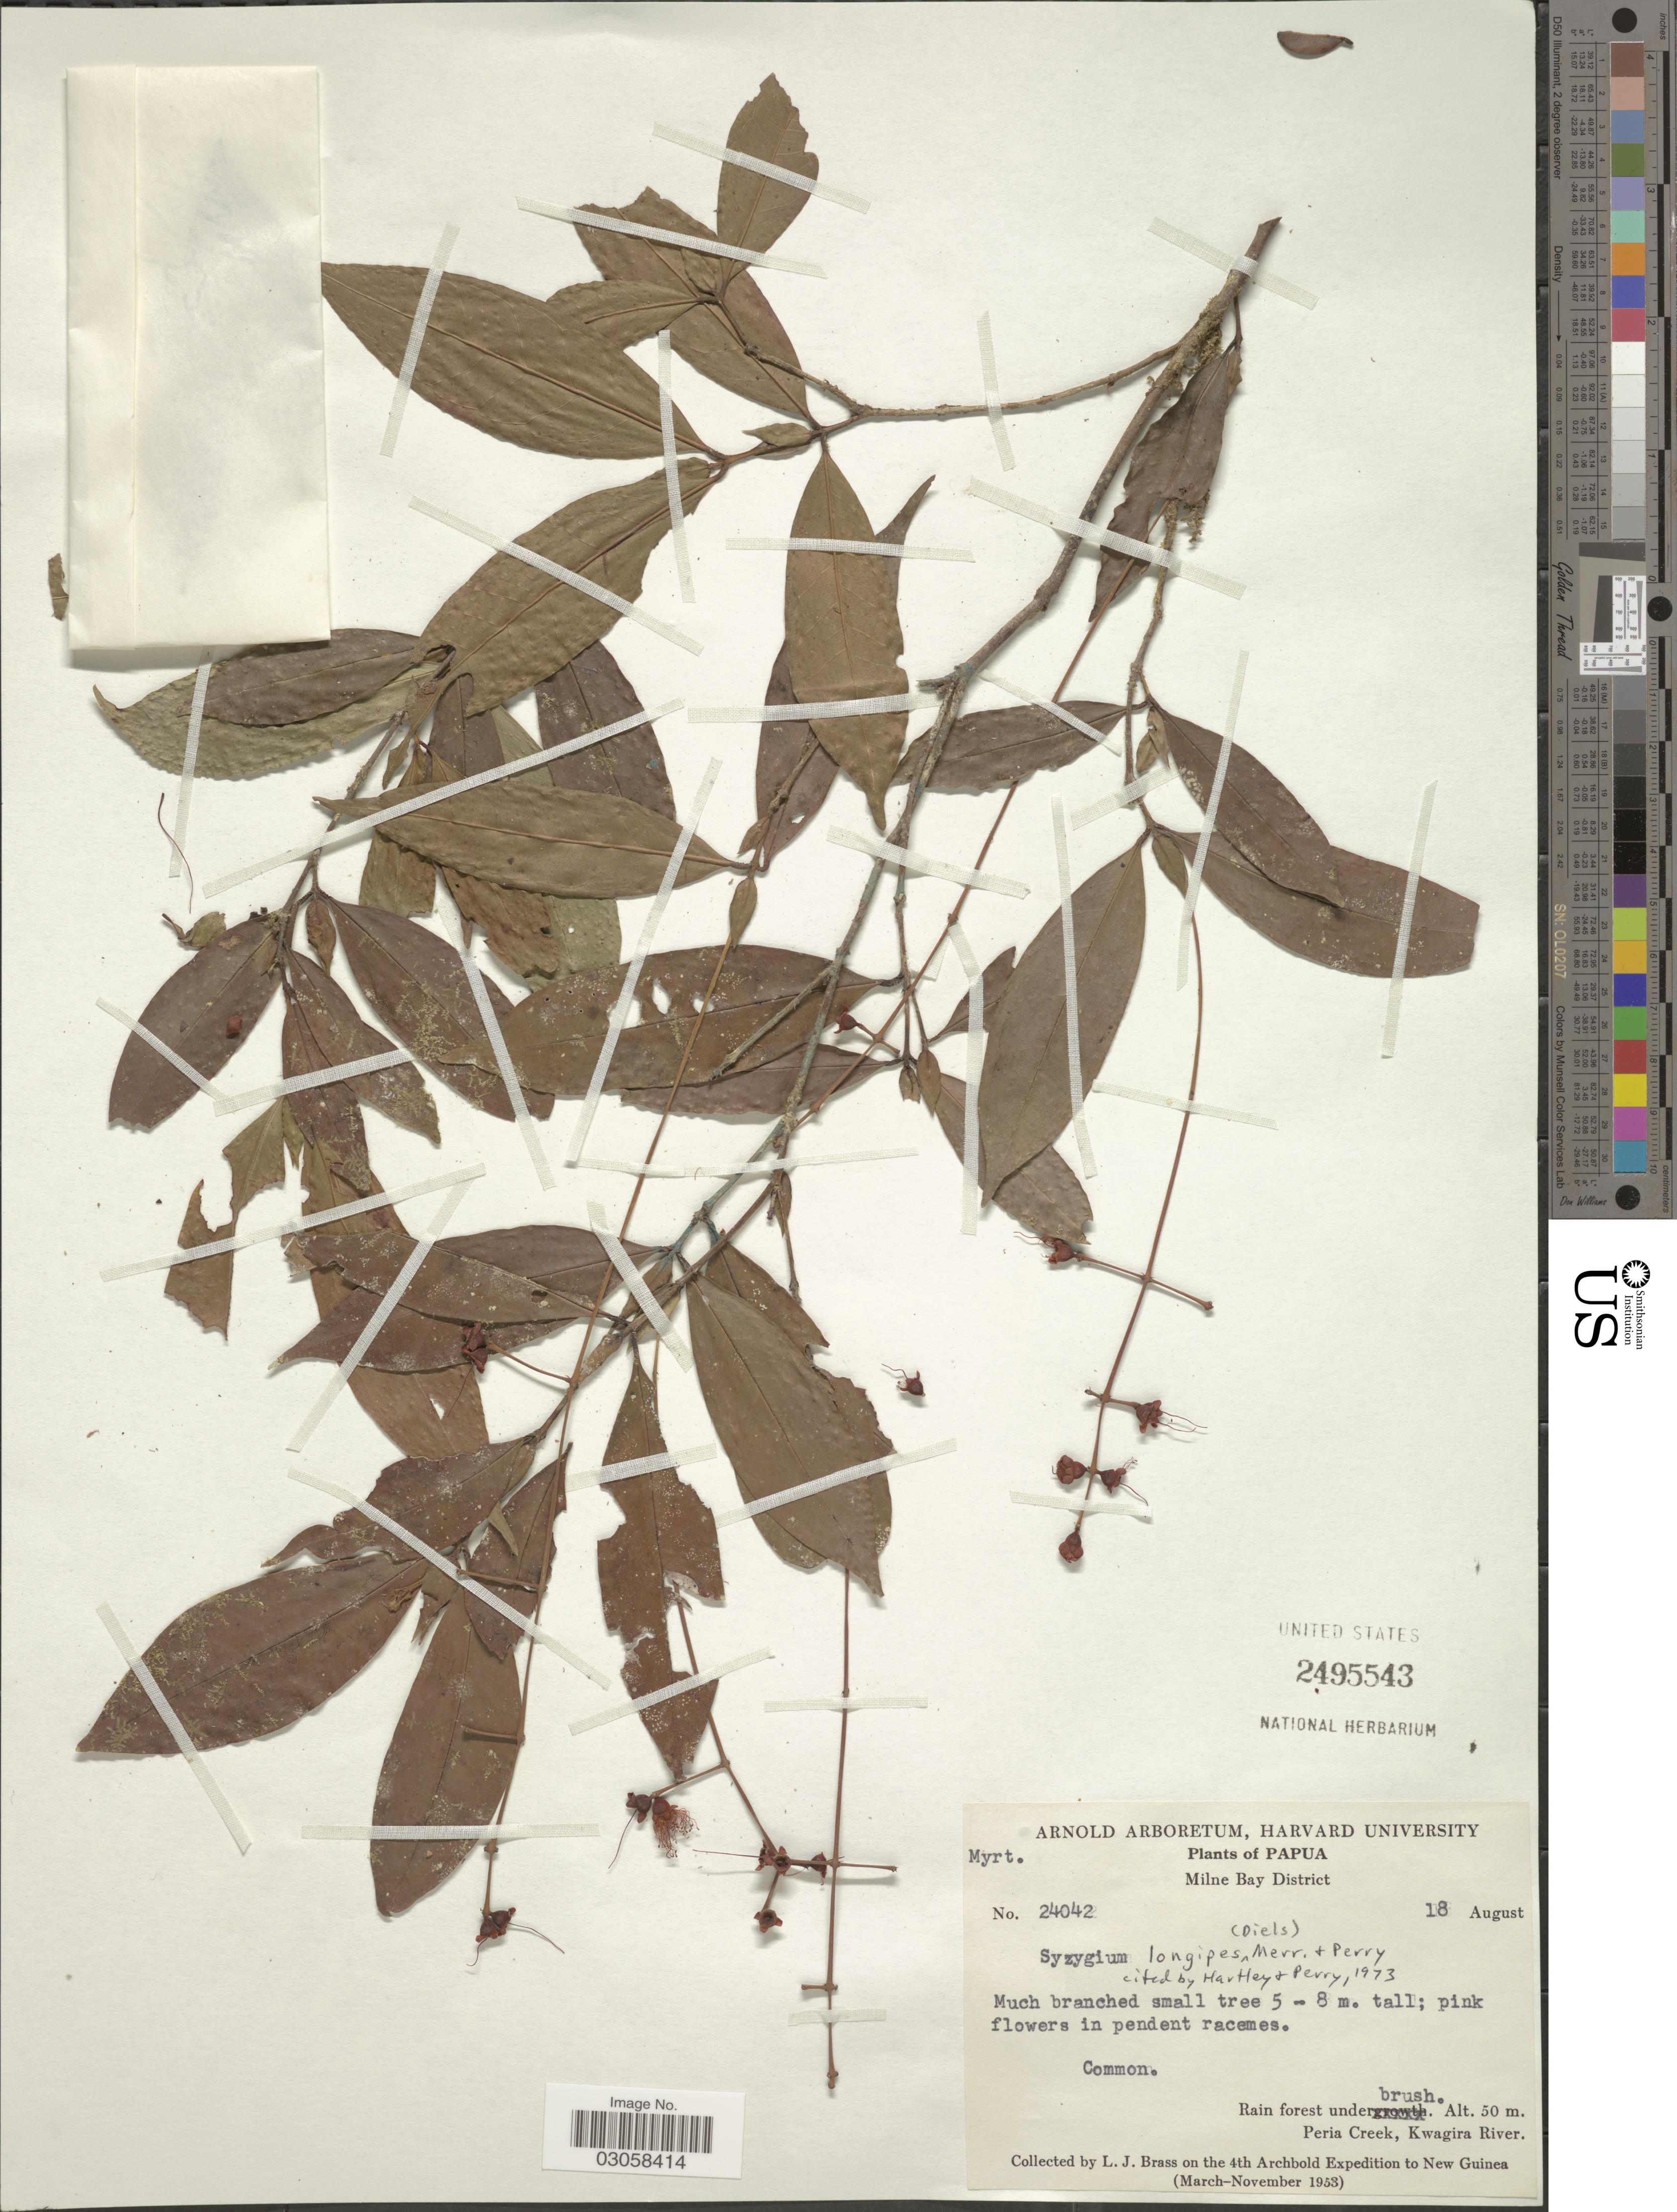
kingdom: Plantae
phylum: Tracheophyta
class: Magnoliopsida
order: Myrtales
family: Myrtaceae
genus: Syzygium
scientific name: Syzygium longipes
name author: (Diels) Merr. & L.M. Perry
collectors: L. J. Brass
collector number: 24042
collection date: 1953-08-18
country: Papua New Guinea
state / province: Milne Bay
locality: Papua. Milne Bay District. Peria Creek, Kwagira River. New Guinea.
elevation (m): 50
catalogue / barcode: US 2495543